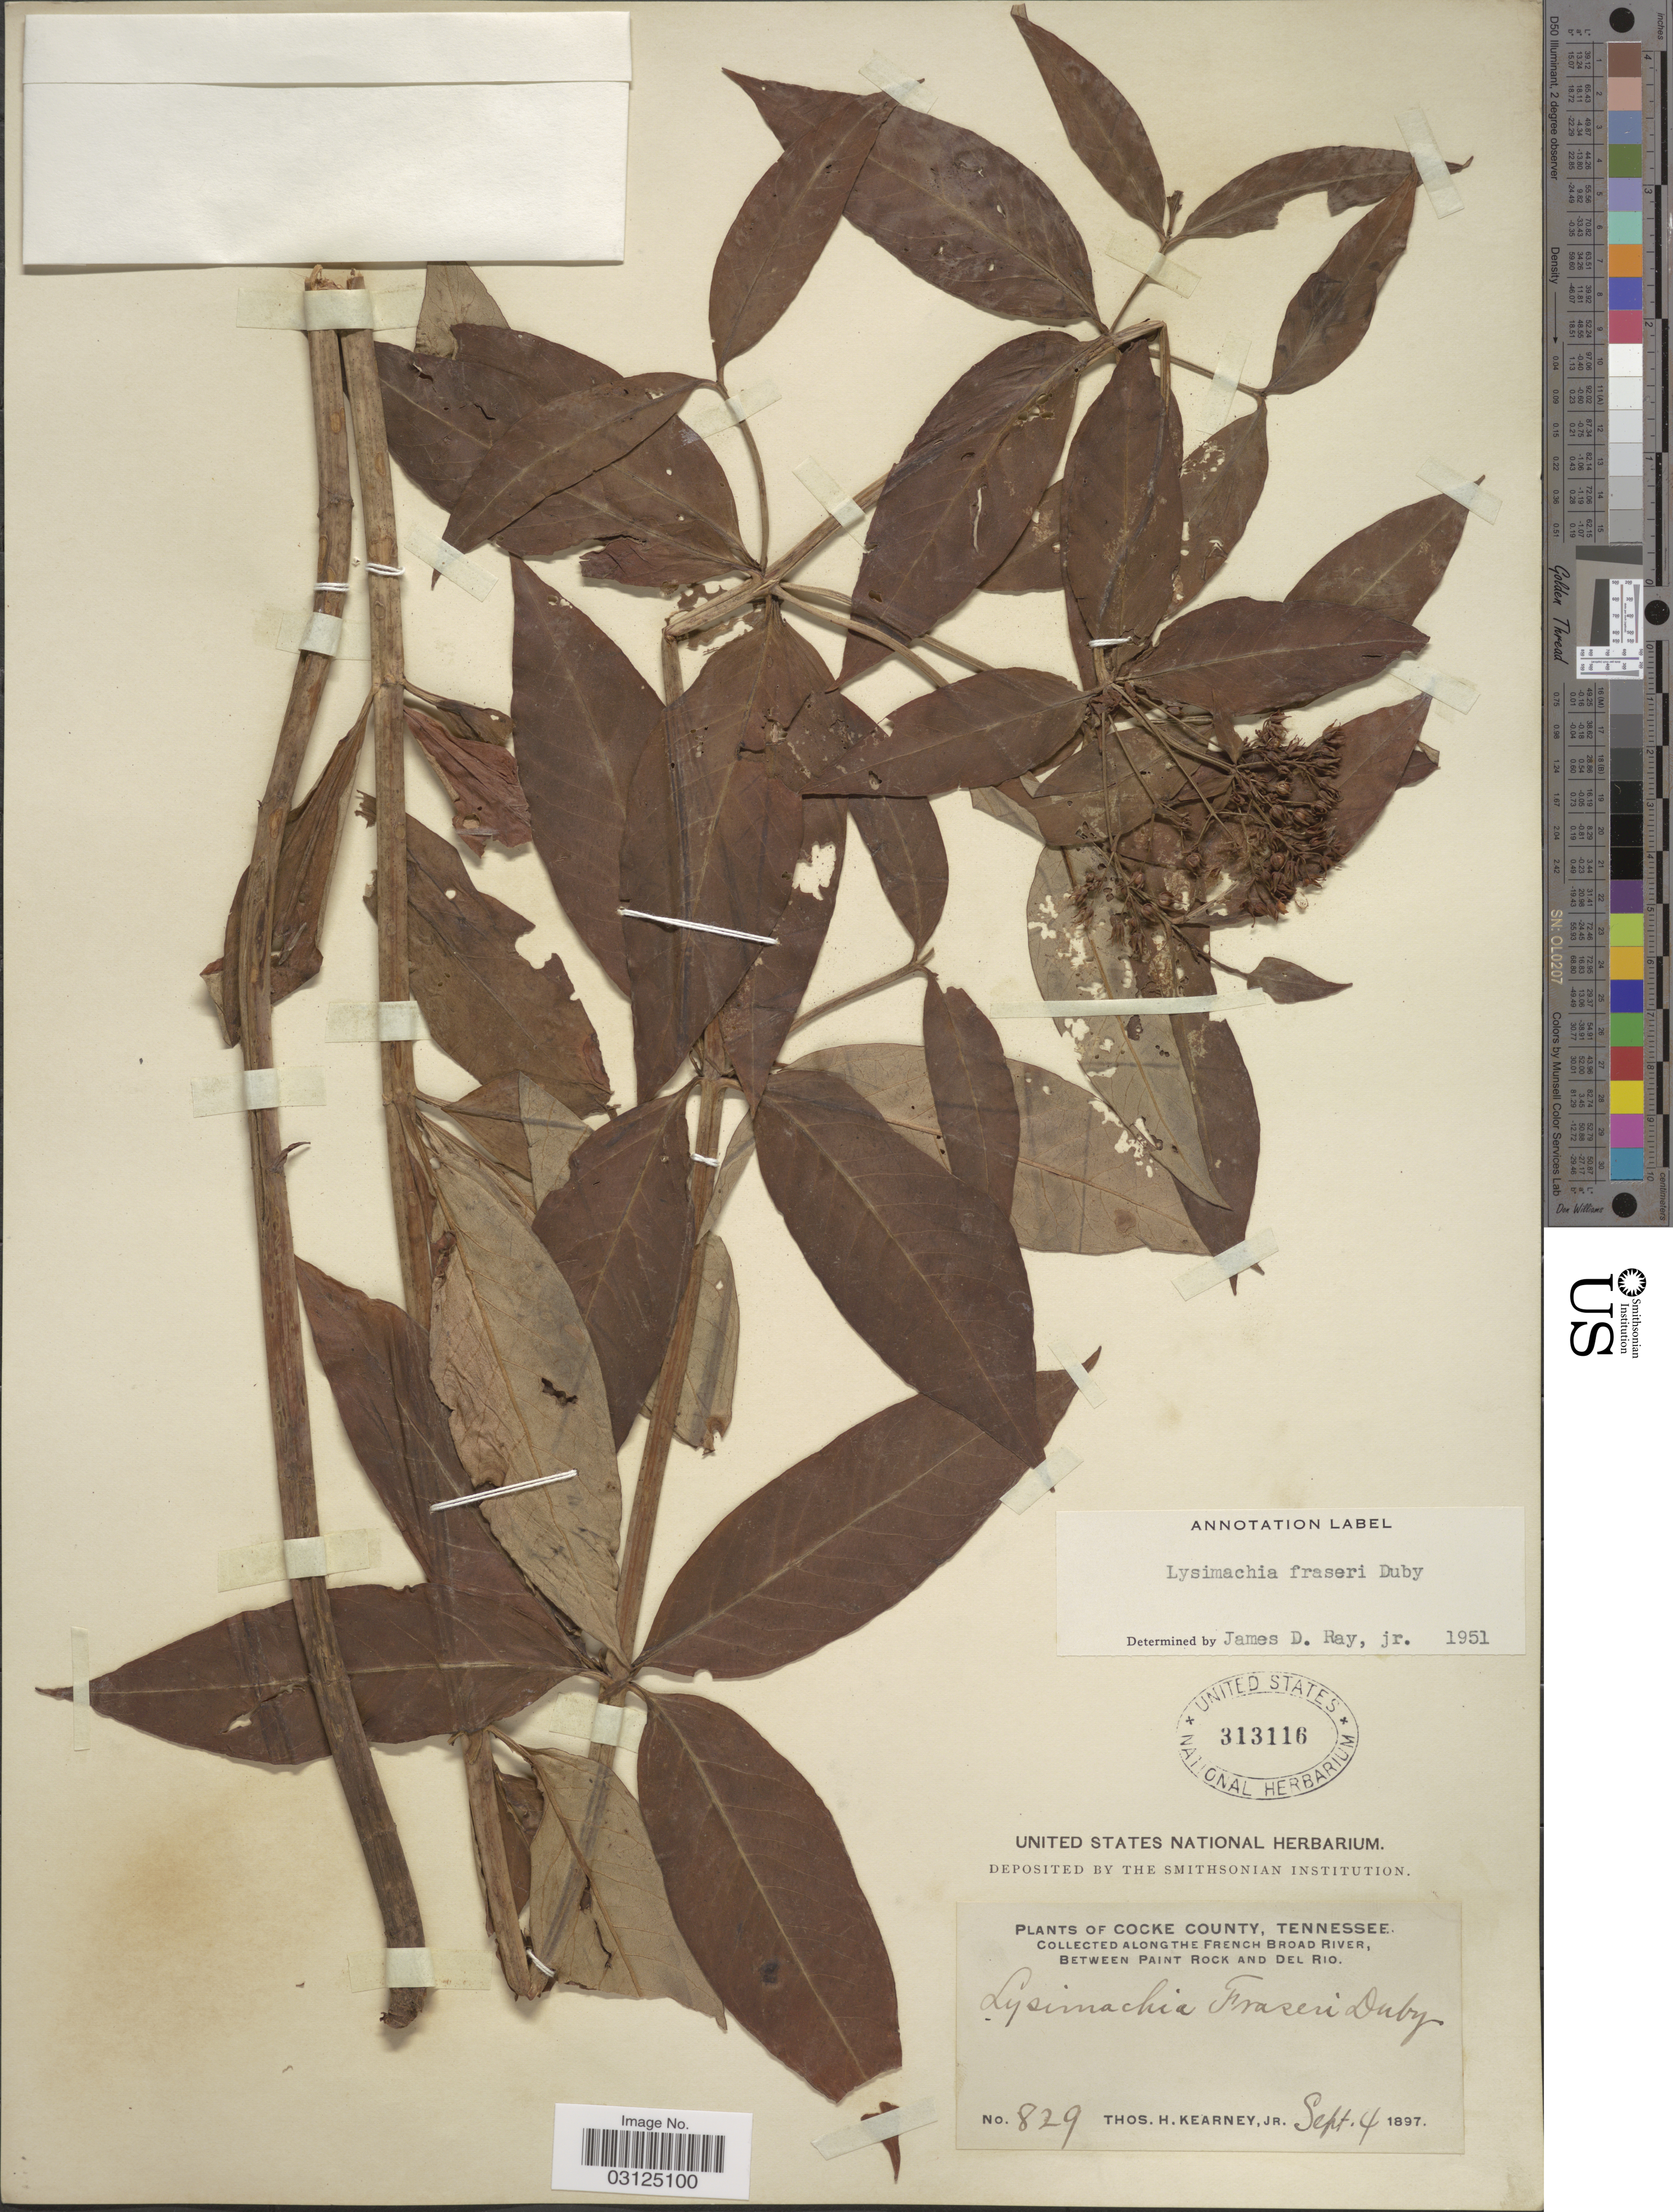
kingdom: Plantae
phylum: Tracheophyta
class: Magnoliopsida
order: Ericales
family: Primulaceae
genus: Lysimachia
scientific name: Lysimachia fraseri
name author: Duby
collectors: T. H. Kearney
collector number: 829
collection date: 1897-09-04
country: United States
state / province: Tennessee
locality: Cocke County, along the French Broad River, between Paint Rock and Del Rio.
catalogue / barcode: US 313116